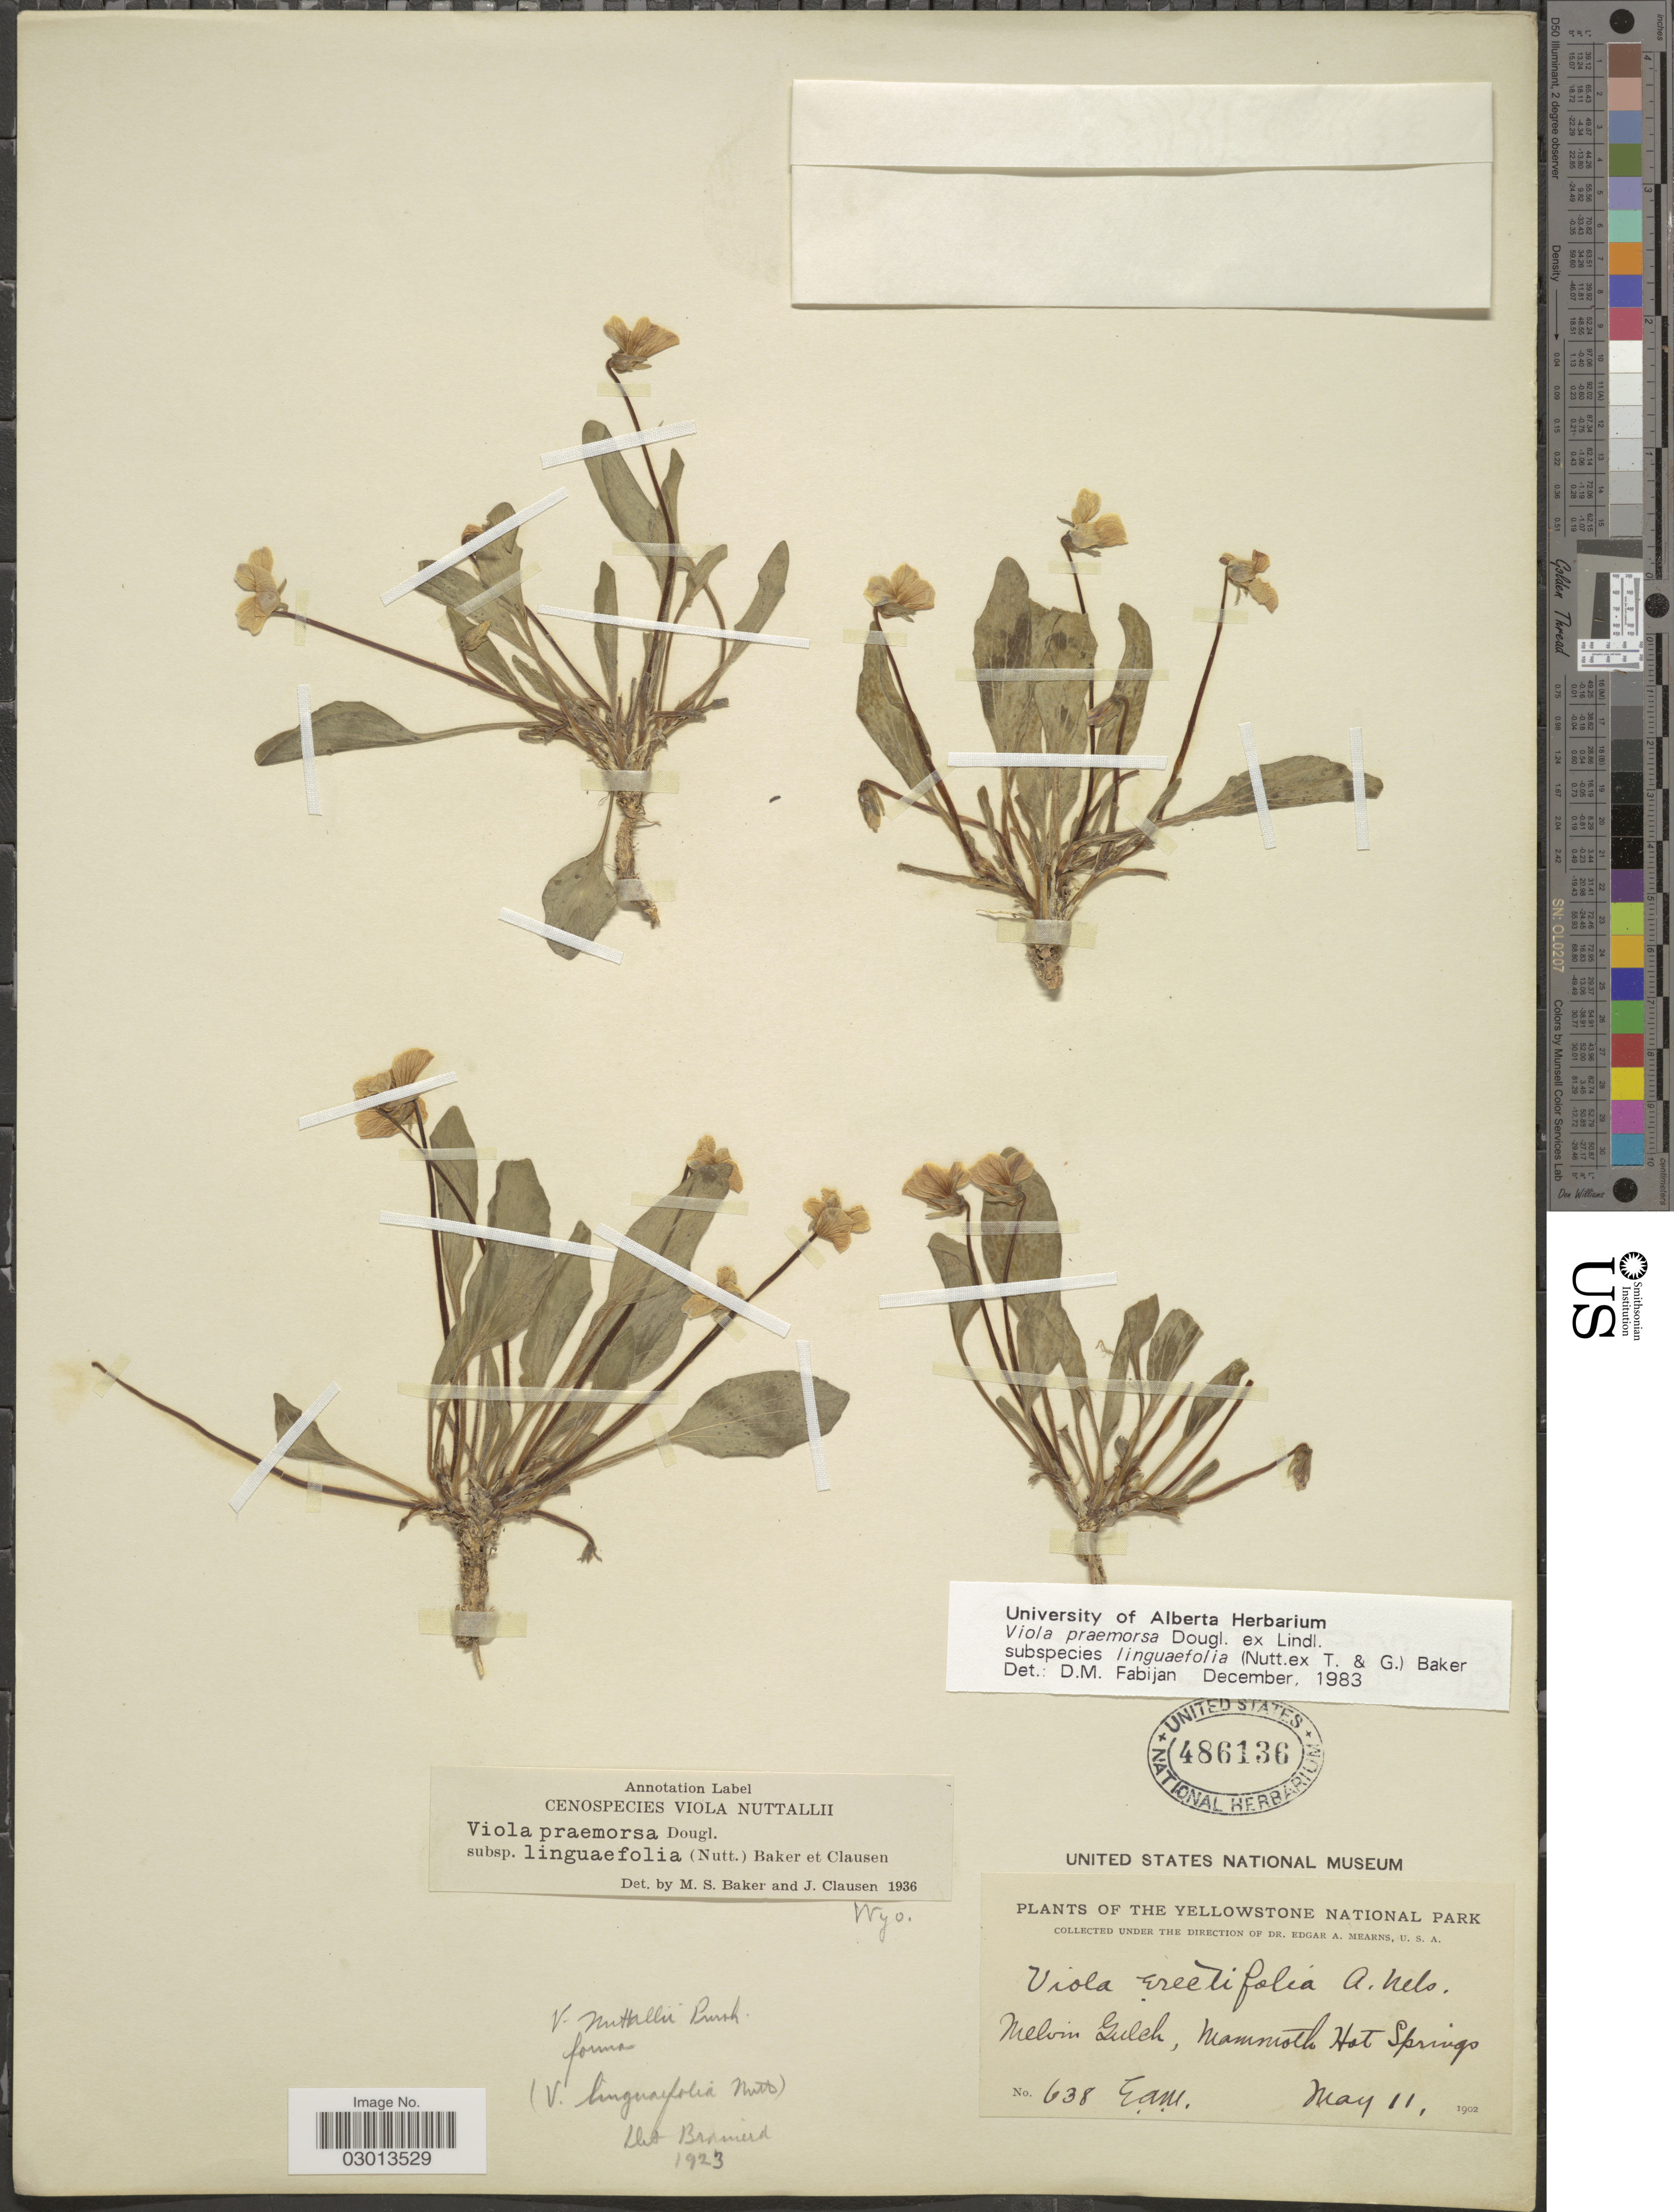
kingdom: Plantae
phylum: Tracheophyta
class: Magnoliopsida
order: Malpighiales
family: Violaceae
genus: Viola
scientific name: Viola praemorsa subsp. linguifolia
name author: (Nutt.) M.S. Baker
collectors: E. A. Mearns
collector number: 638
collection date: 1902-05-11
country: United States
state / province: Wyoming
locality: Yellowstone National Park. Melvin Gulch, Mammoth Hot Springs.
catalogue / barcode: US 486136